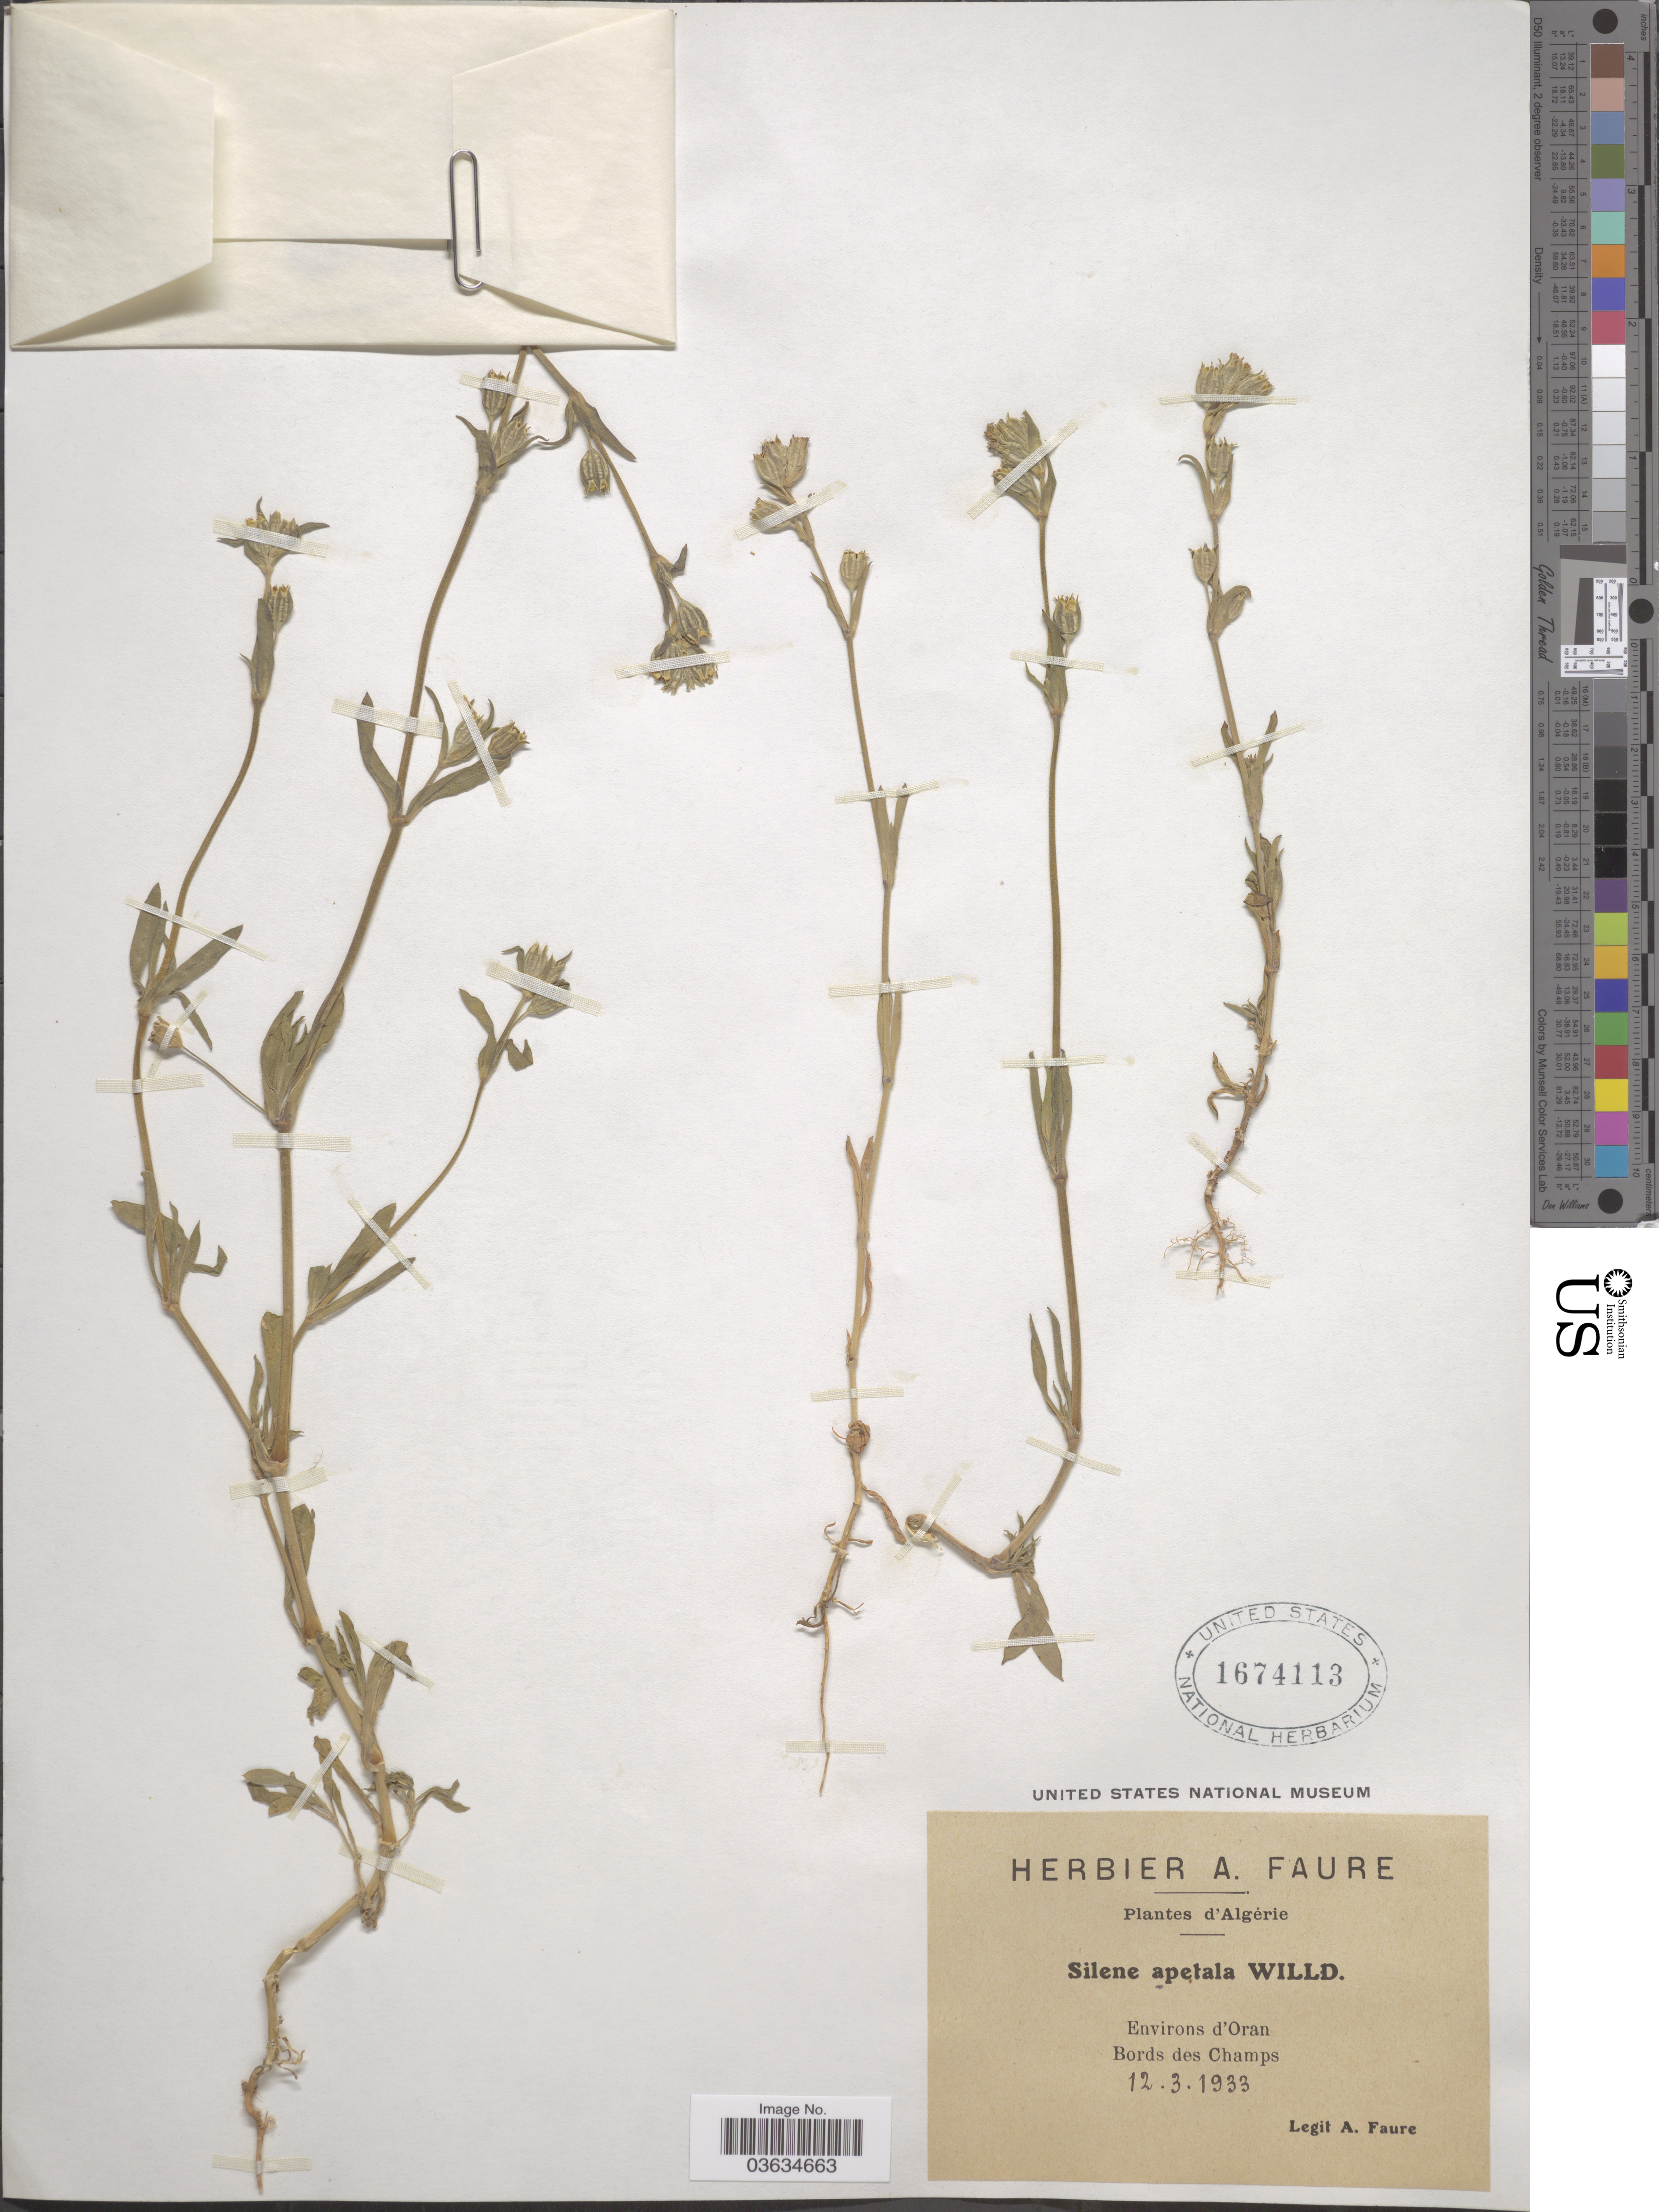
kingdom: Plantae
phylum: Tracheophyta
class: Magnoliopsida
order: Caryophyllales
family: Caryophyllaceae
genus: Silene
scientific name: Silene apetala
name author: Willd.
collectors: A. Faure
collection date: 1933-03-12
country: Algeria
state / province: Oran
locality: Environs d'Oran. Bords des Champs.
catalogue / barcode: US 1674113